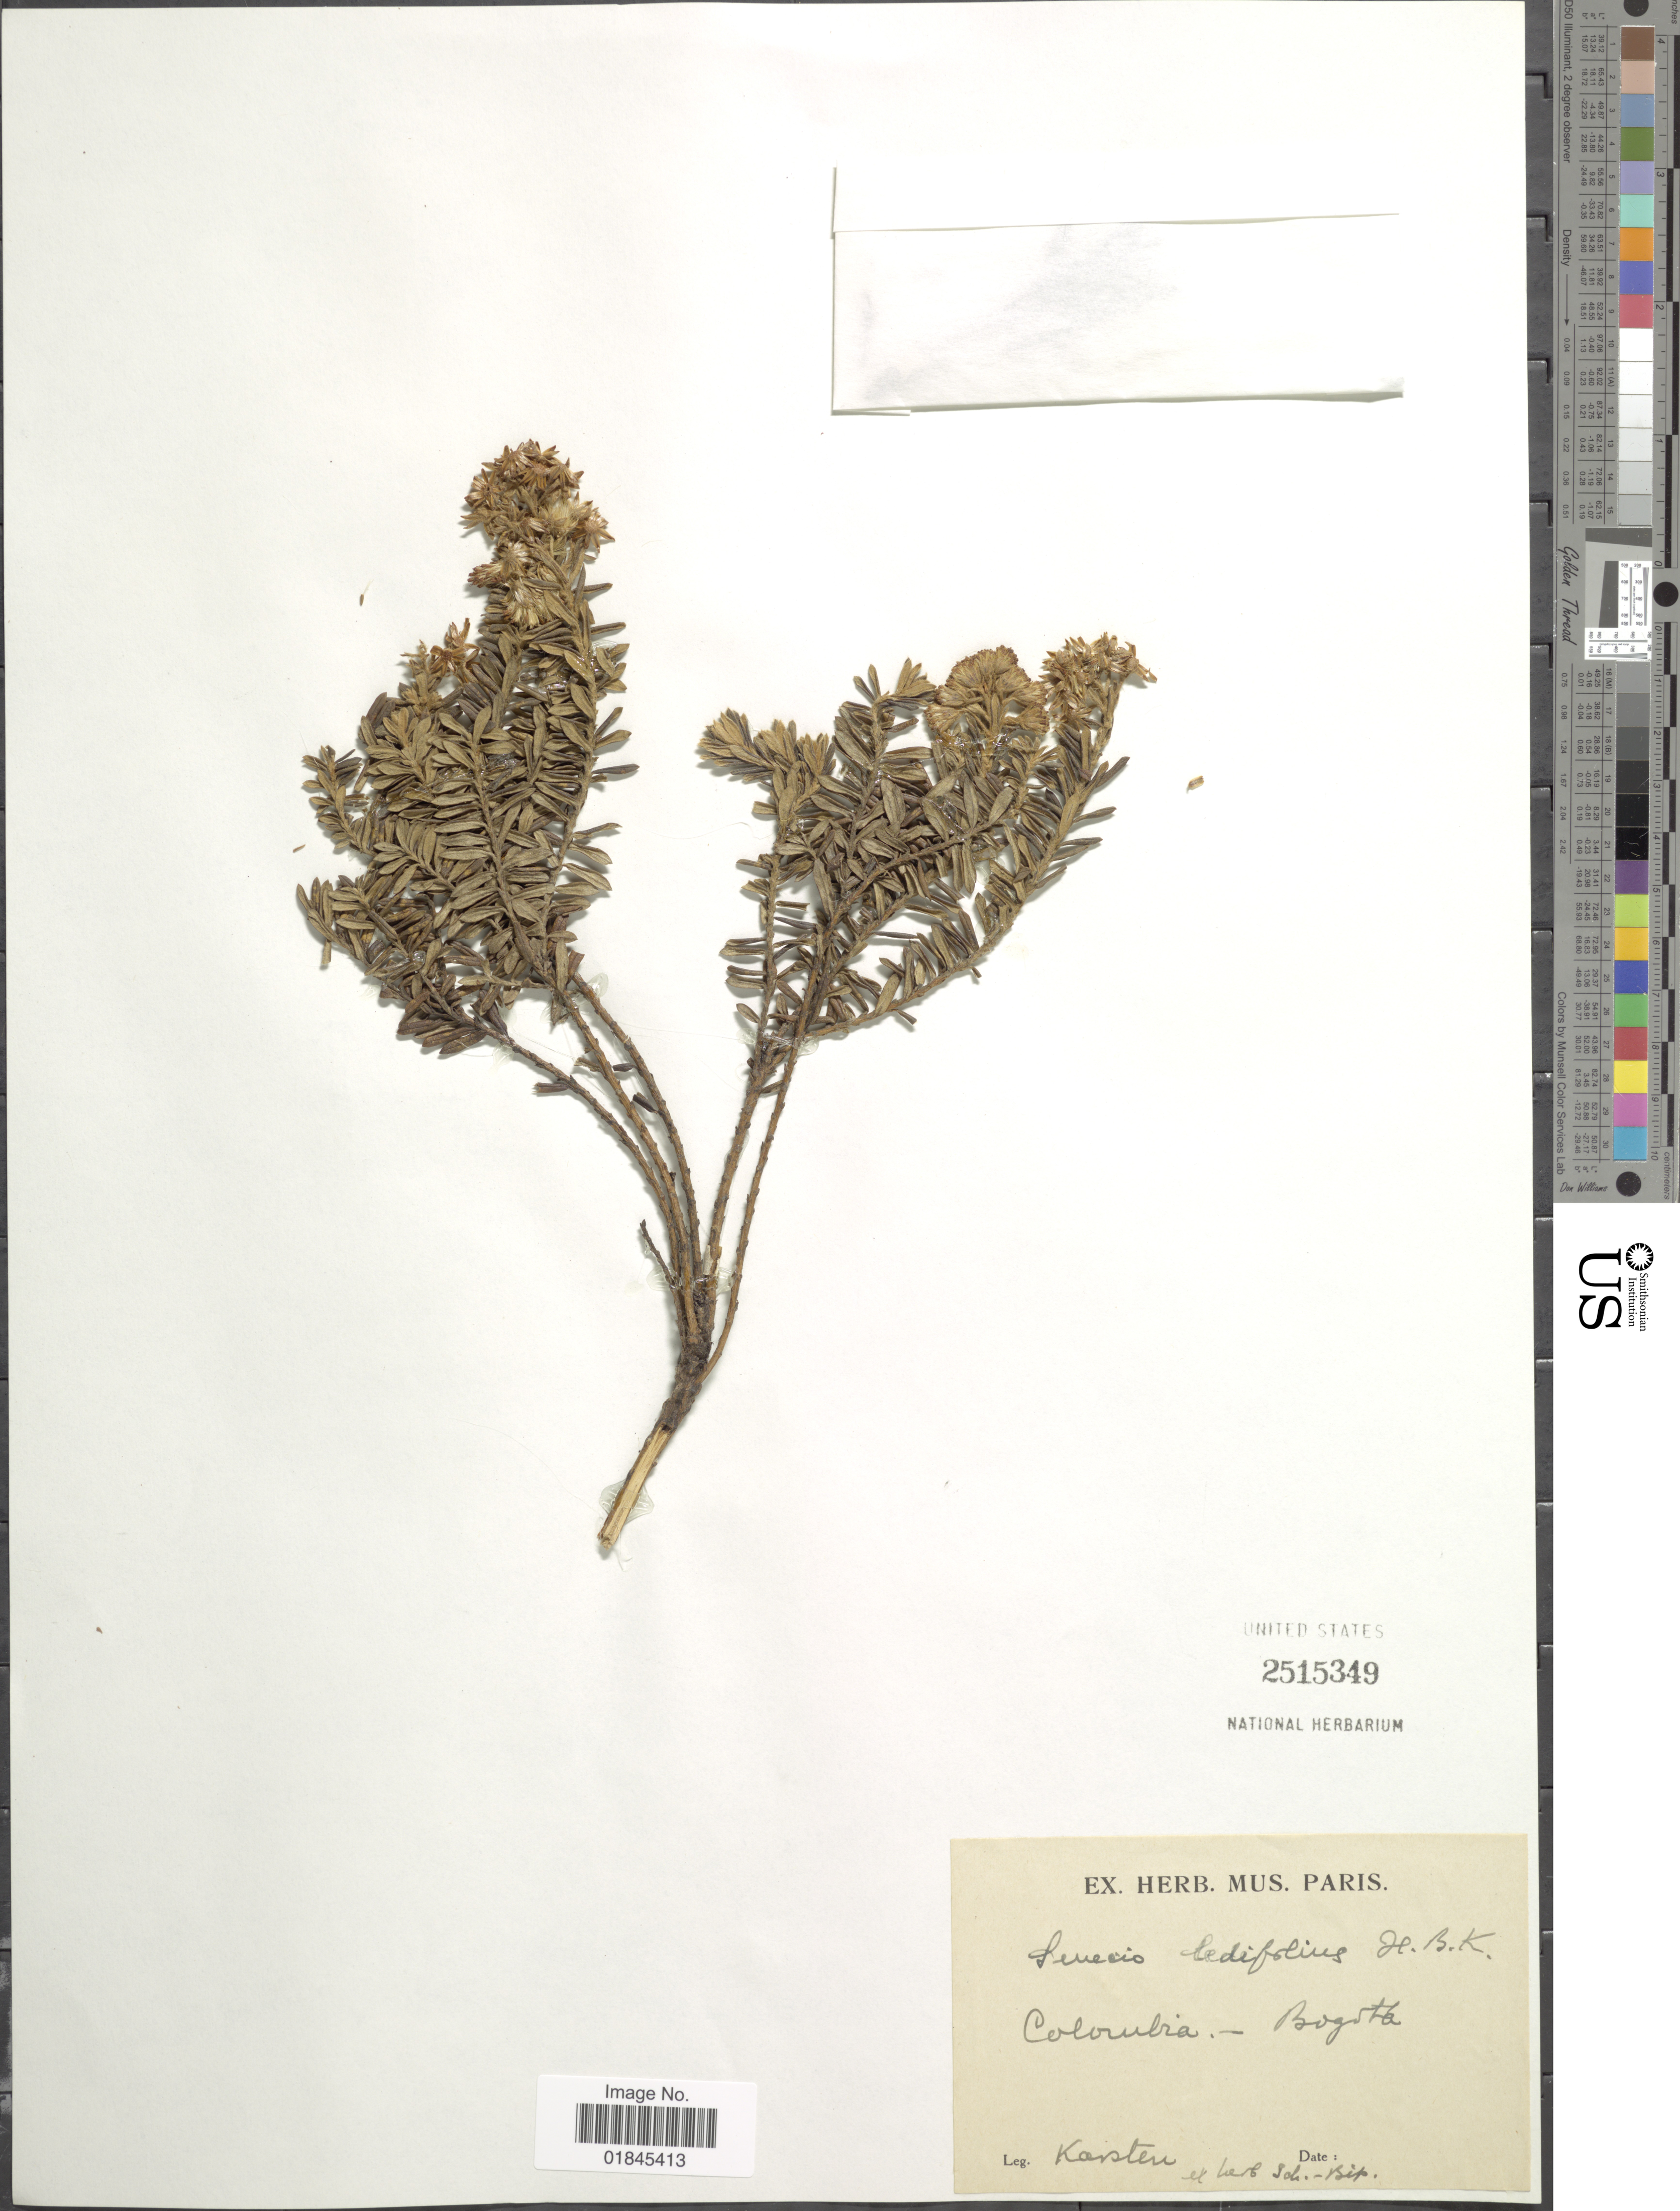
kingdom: Plantae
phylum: Tracheophyta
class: Magnoliopsida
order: Asterales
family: Asteraceae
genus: Pentacalia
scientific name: Pentacalia ledifolia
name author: (Kunth) Cuatrec.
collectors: -. Karsten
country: Colombia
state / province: Bogota D.C.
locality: Colombia - Bogotá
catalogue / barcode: US 2515349